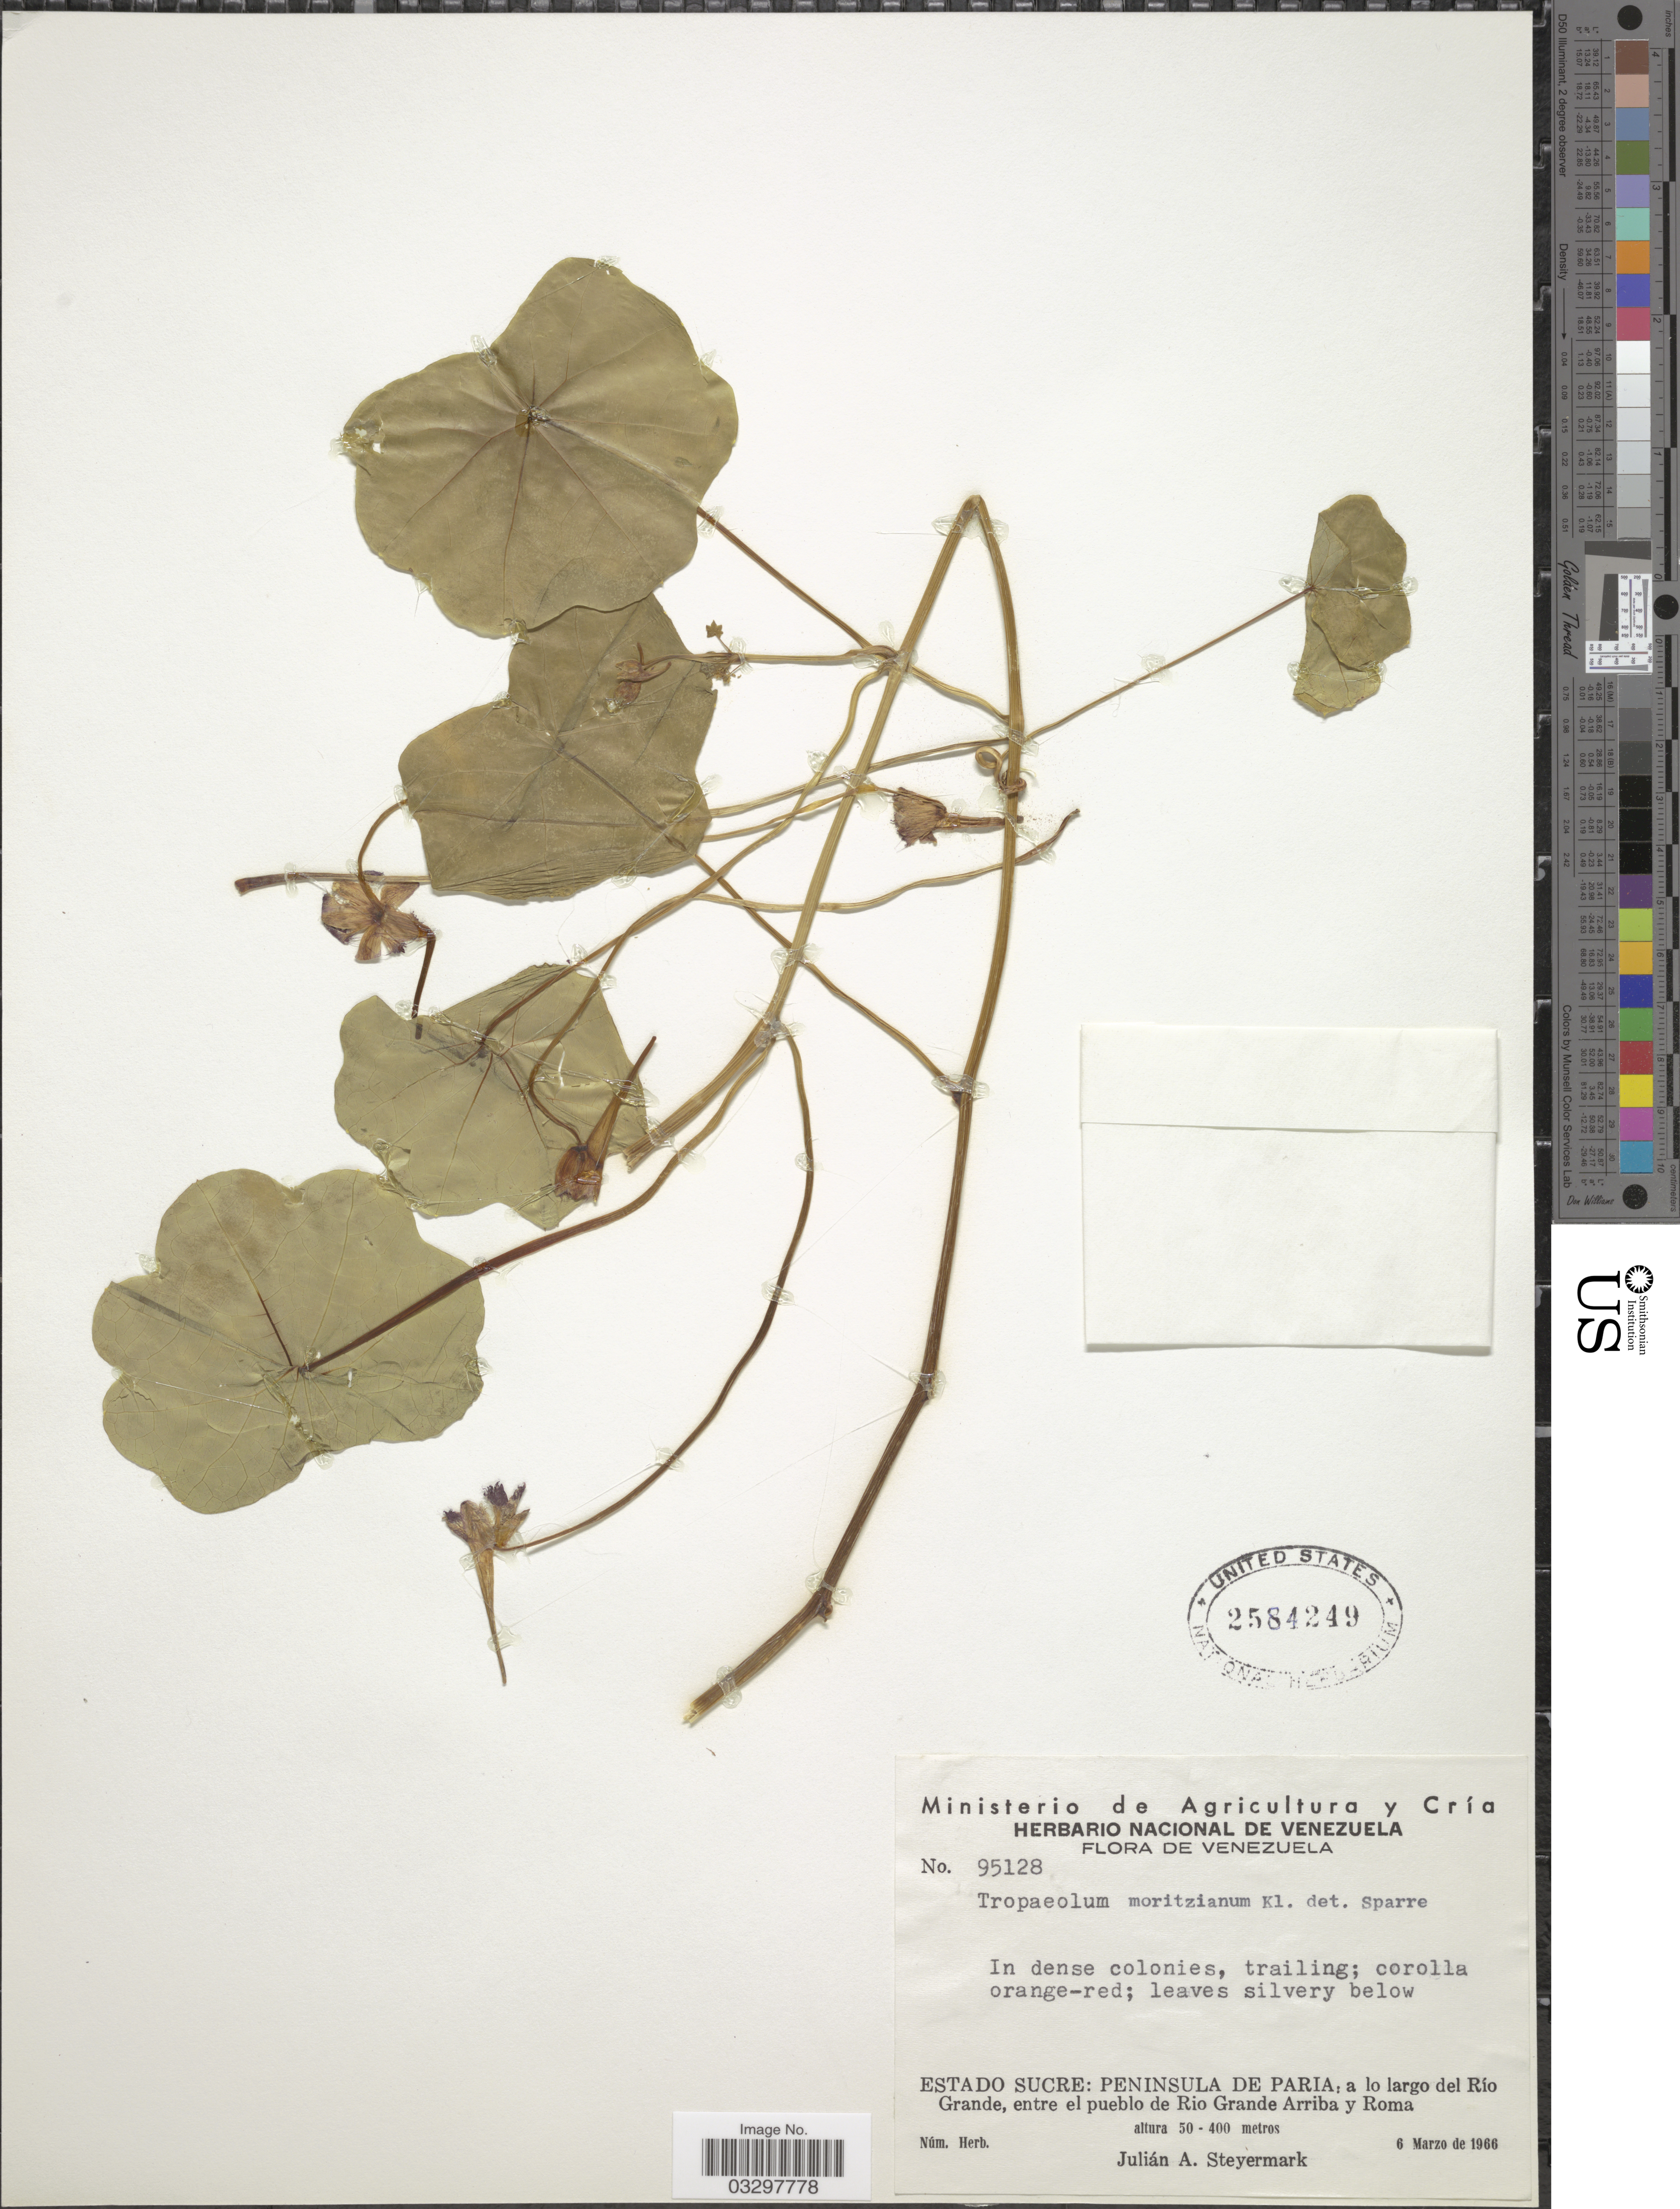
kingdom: Plantae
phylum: Tracheophyta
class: Magnoliopsida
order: Brassicales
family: Tropaeolaceae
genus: Tropaeolum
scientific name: Tropaeolum moritzianum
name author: Klotzsch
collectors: J. Steyermark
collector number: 95128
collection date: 1966-03-06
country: Venezuela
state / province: Sucre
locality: Estado Sucre: Peninsula de Paria: a lo largo del Río Grande, entre el pueblo de Rio Grande Arriba y Roma.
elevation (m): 50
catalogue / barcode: US 2584249